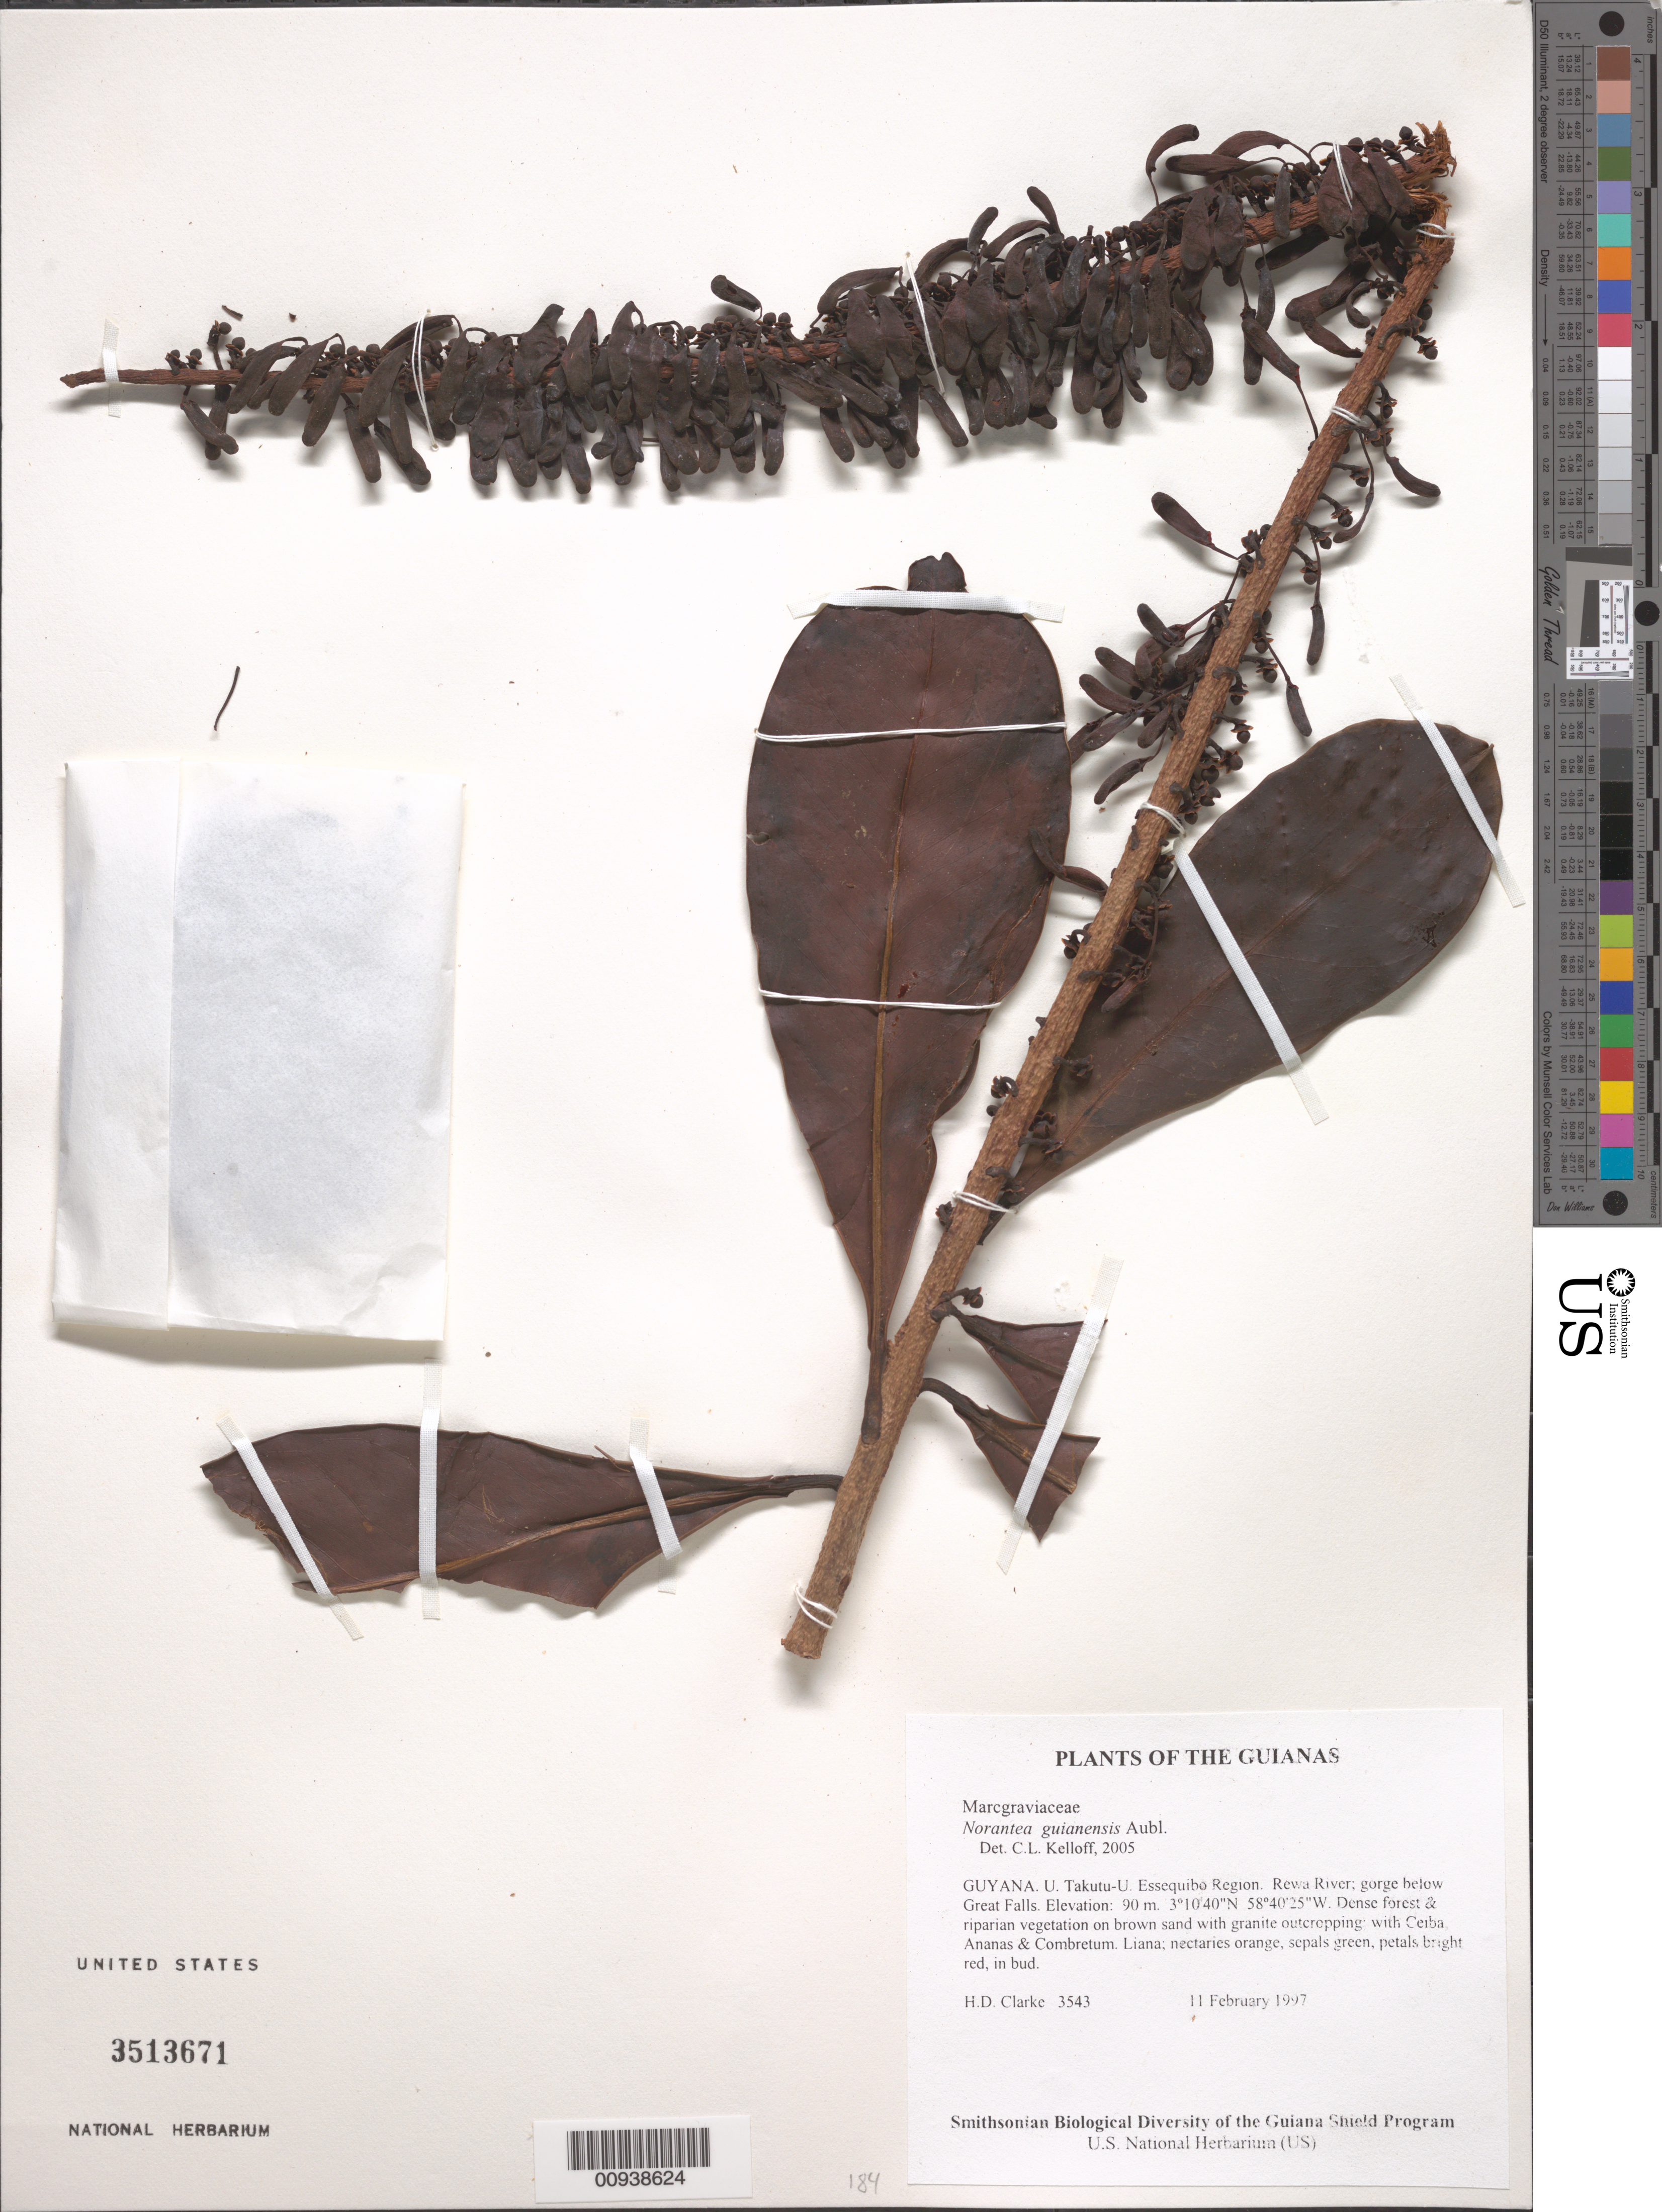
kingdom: Plantae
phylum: Tracheophyta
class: Magnoliopsida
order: Ericales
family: Marcgraviaceae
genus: Norantea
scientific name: Norantea guianensis subsp. guianensis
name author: Aubl.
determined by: Kelloff, Carol L., (US), Smithsonian Institution - National Museum of Natural History (UNITED STATES)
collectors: H. D. Clarke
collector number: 3543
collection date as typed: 11 February 1997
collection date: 1997-02-11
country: Guyana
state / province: U. Takutu-U. Essequibo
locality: Rewa River; gorge below Great Falls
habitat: Dense forest & riparian vegetation on brown sand with granite outcropping; with Ceiba, Ananas & Combretum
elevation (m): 90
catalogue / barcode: US 3513671